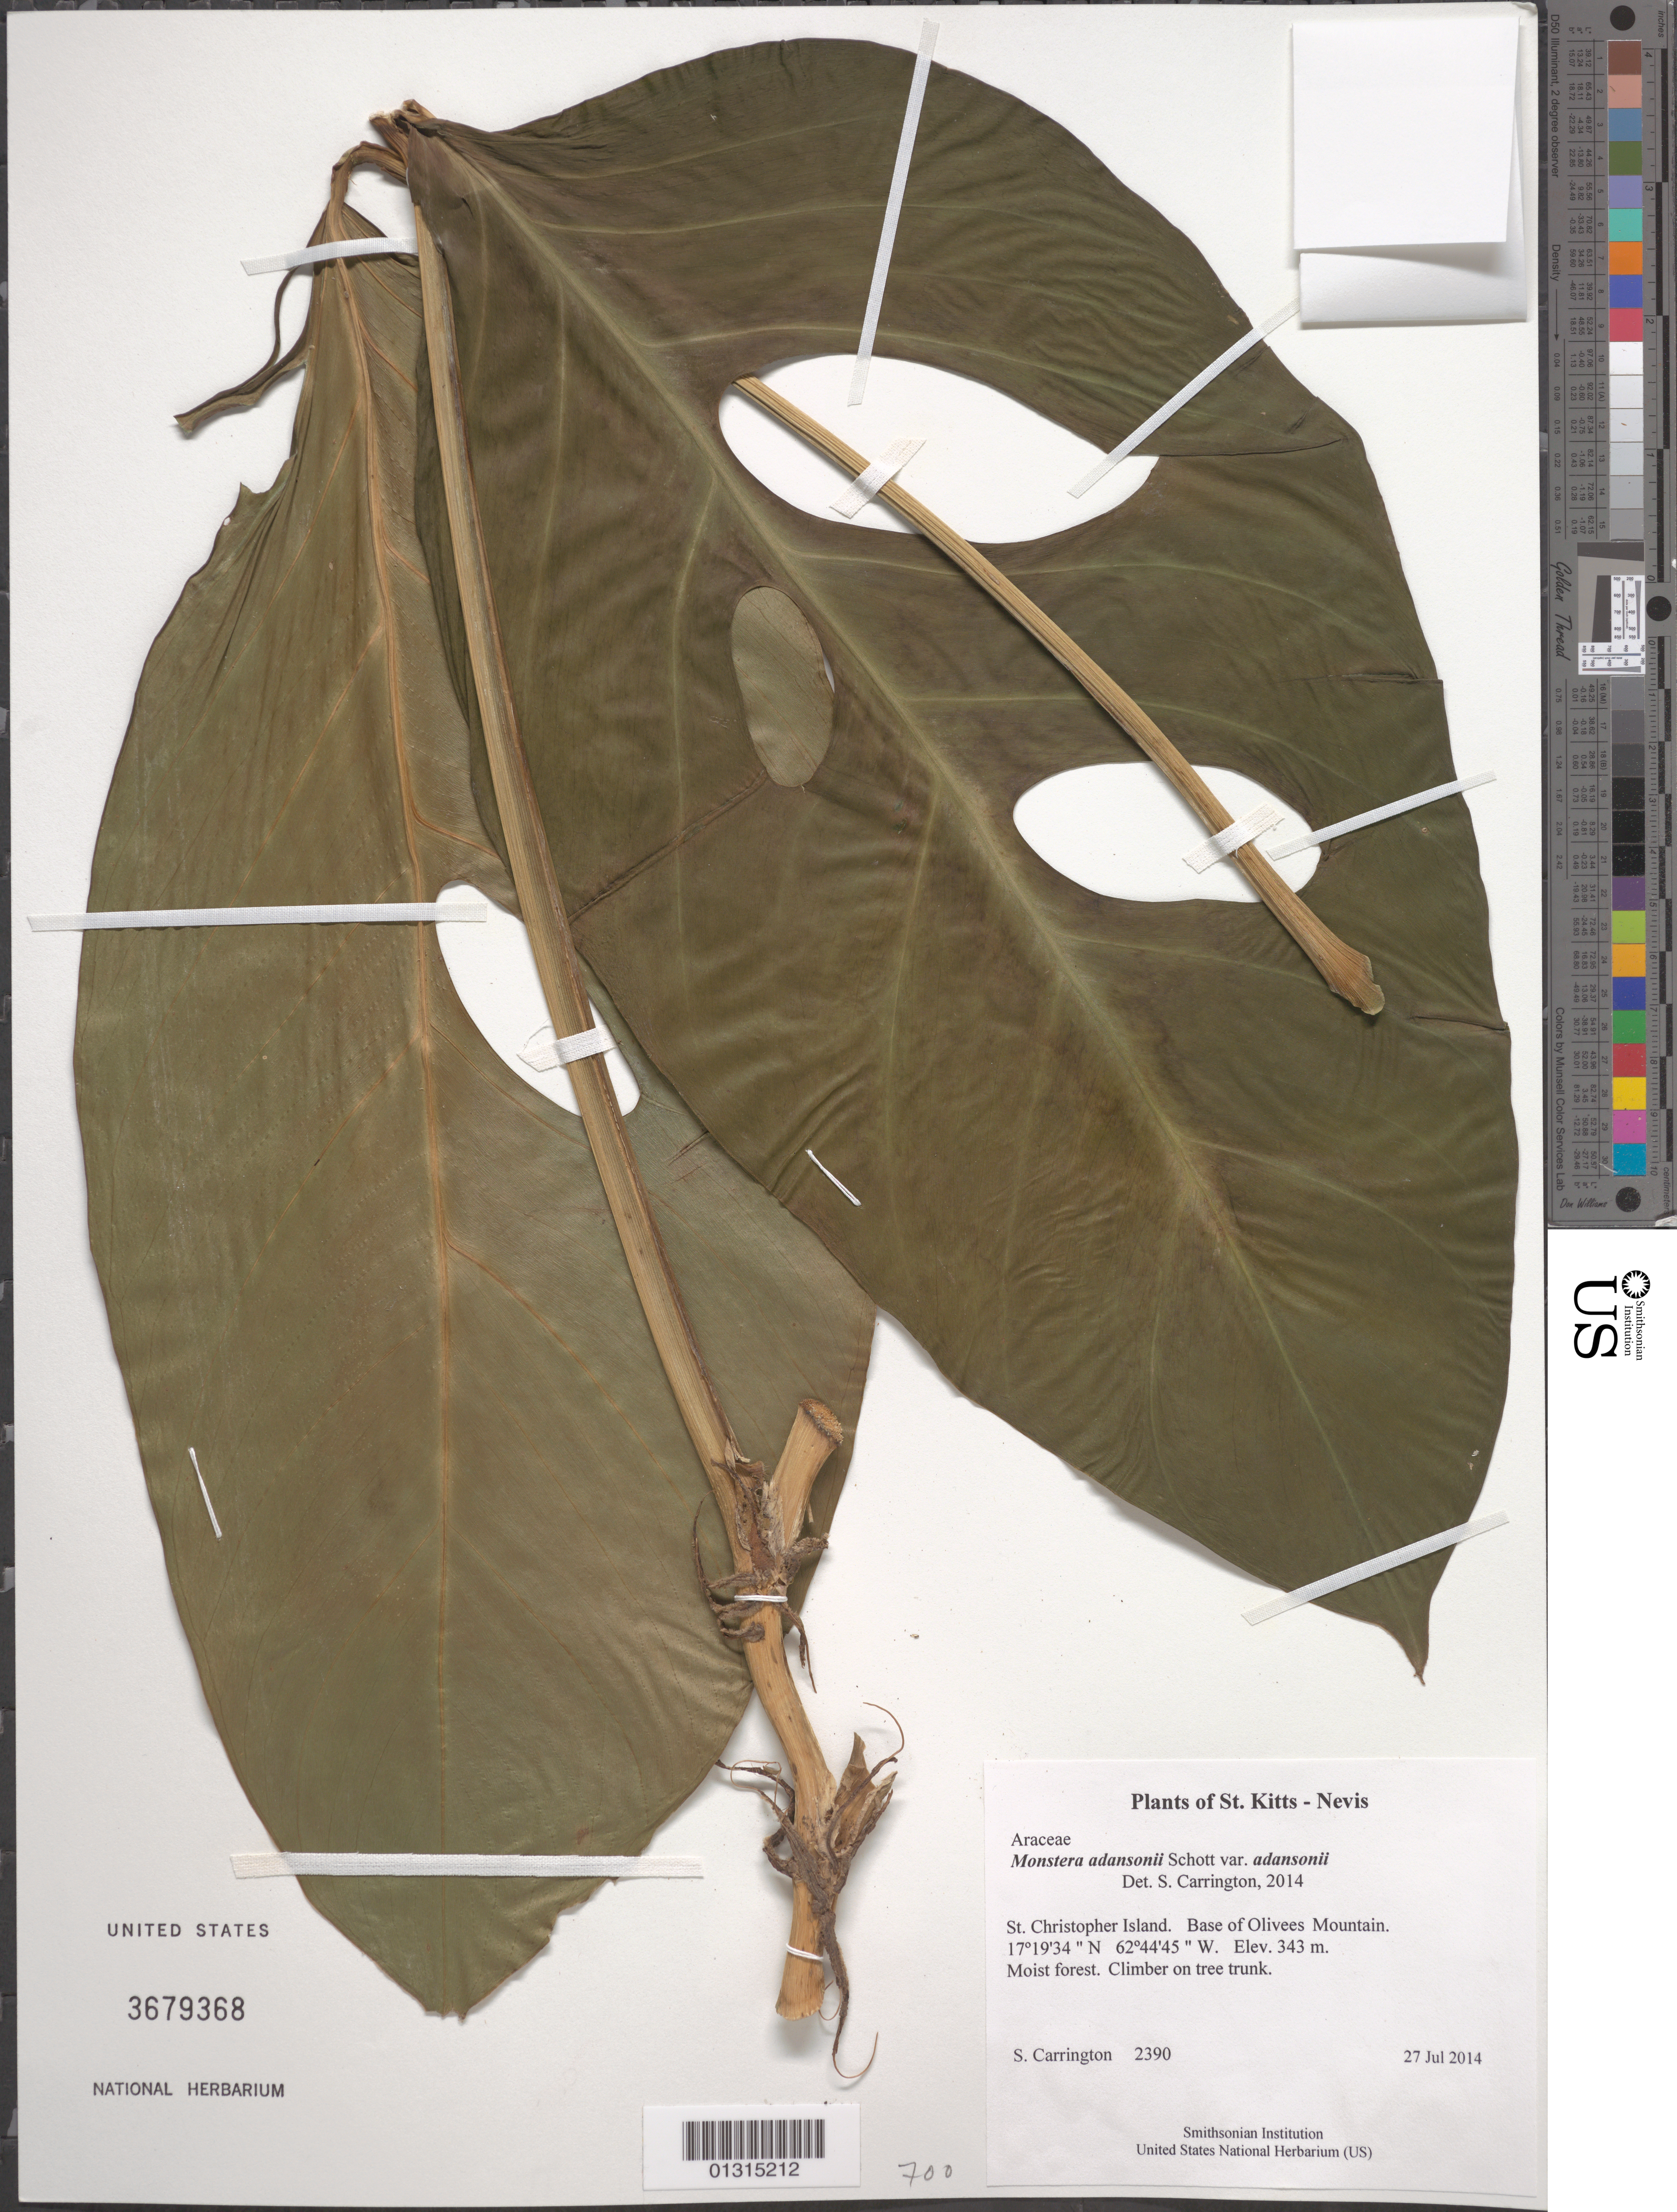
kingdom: Plantae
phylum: Tracheophyta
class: Liliopsida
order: Alismatales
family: Araceae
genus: Monstera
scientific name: Monstera adansonii var. adansonii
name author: Schott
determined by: Carrington, C. M. S.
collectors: C. M. S. Carrington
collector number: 2390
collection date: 2014-07-27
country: St. Christopher-Nevis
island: St. Christopher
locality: Base of Olivees Mountain.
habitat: Moist forest.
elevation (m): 343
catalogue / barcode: US 3679368